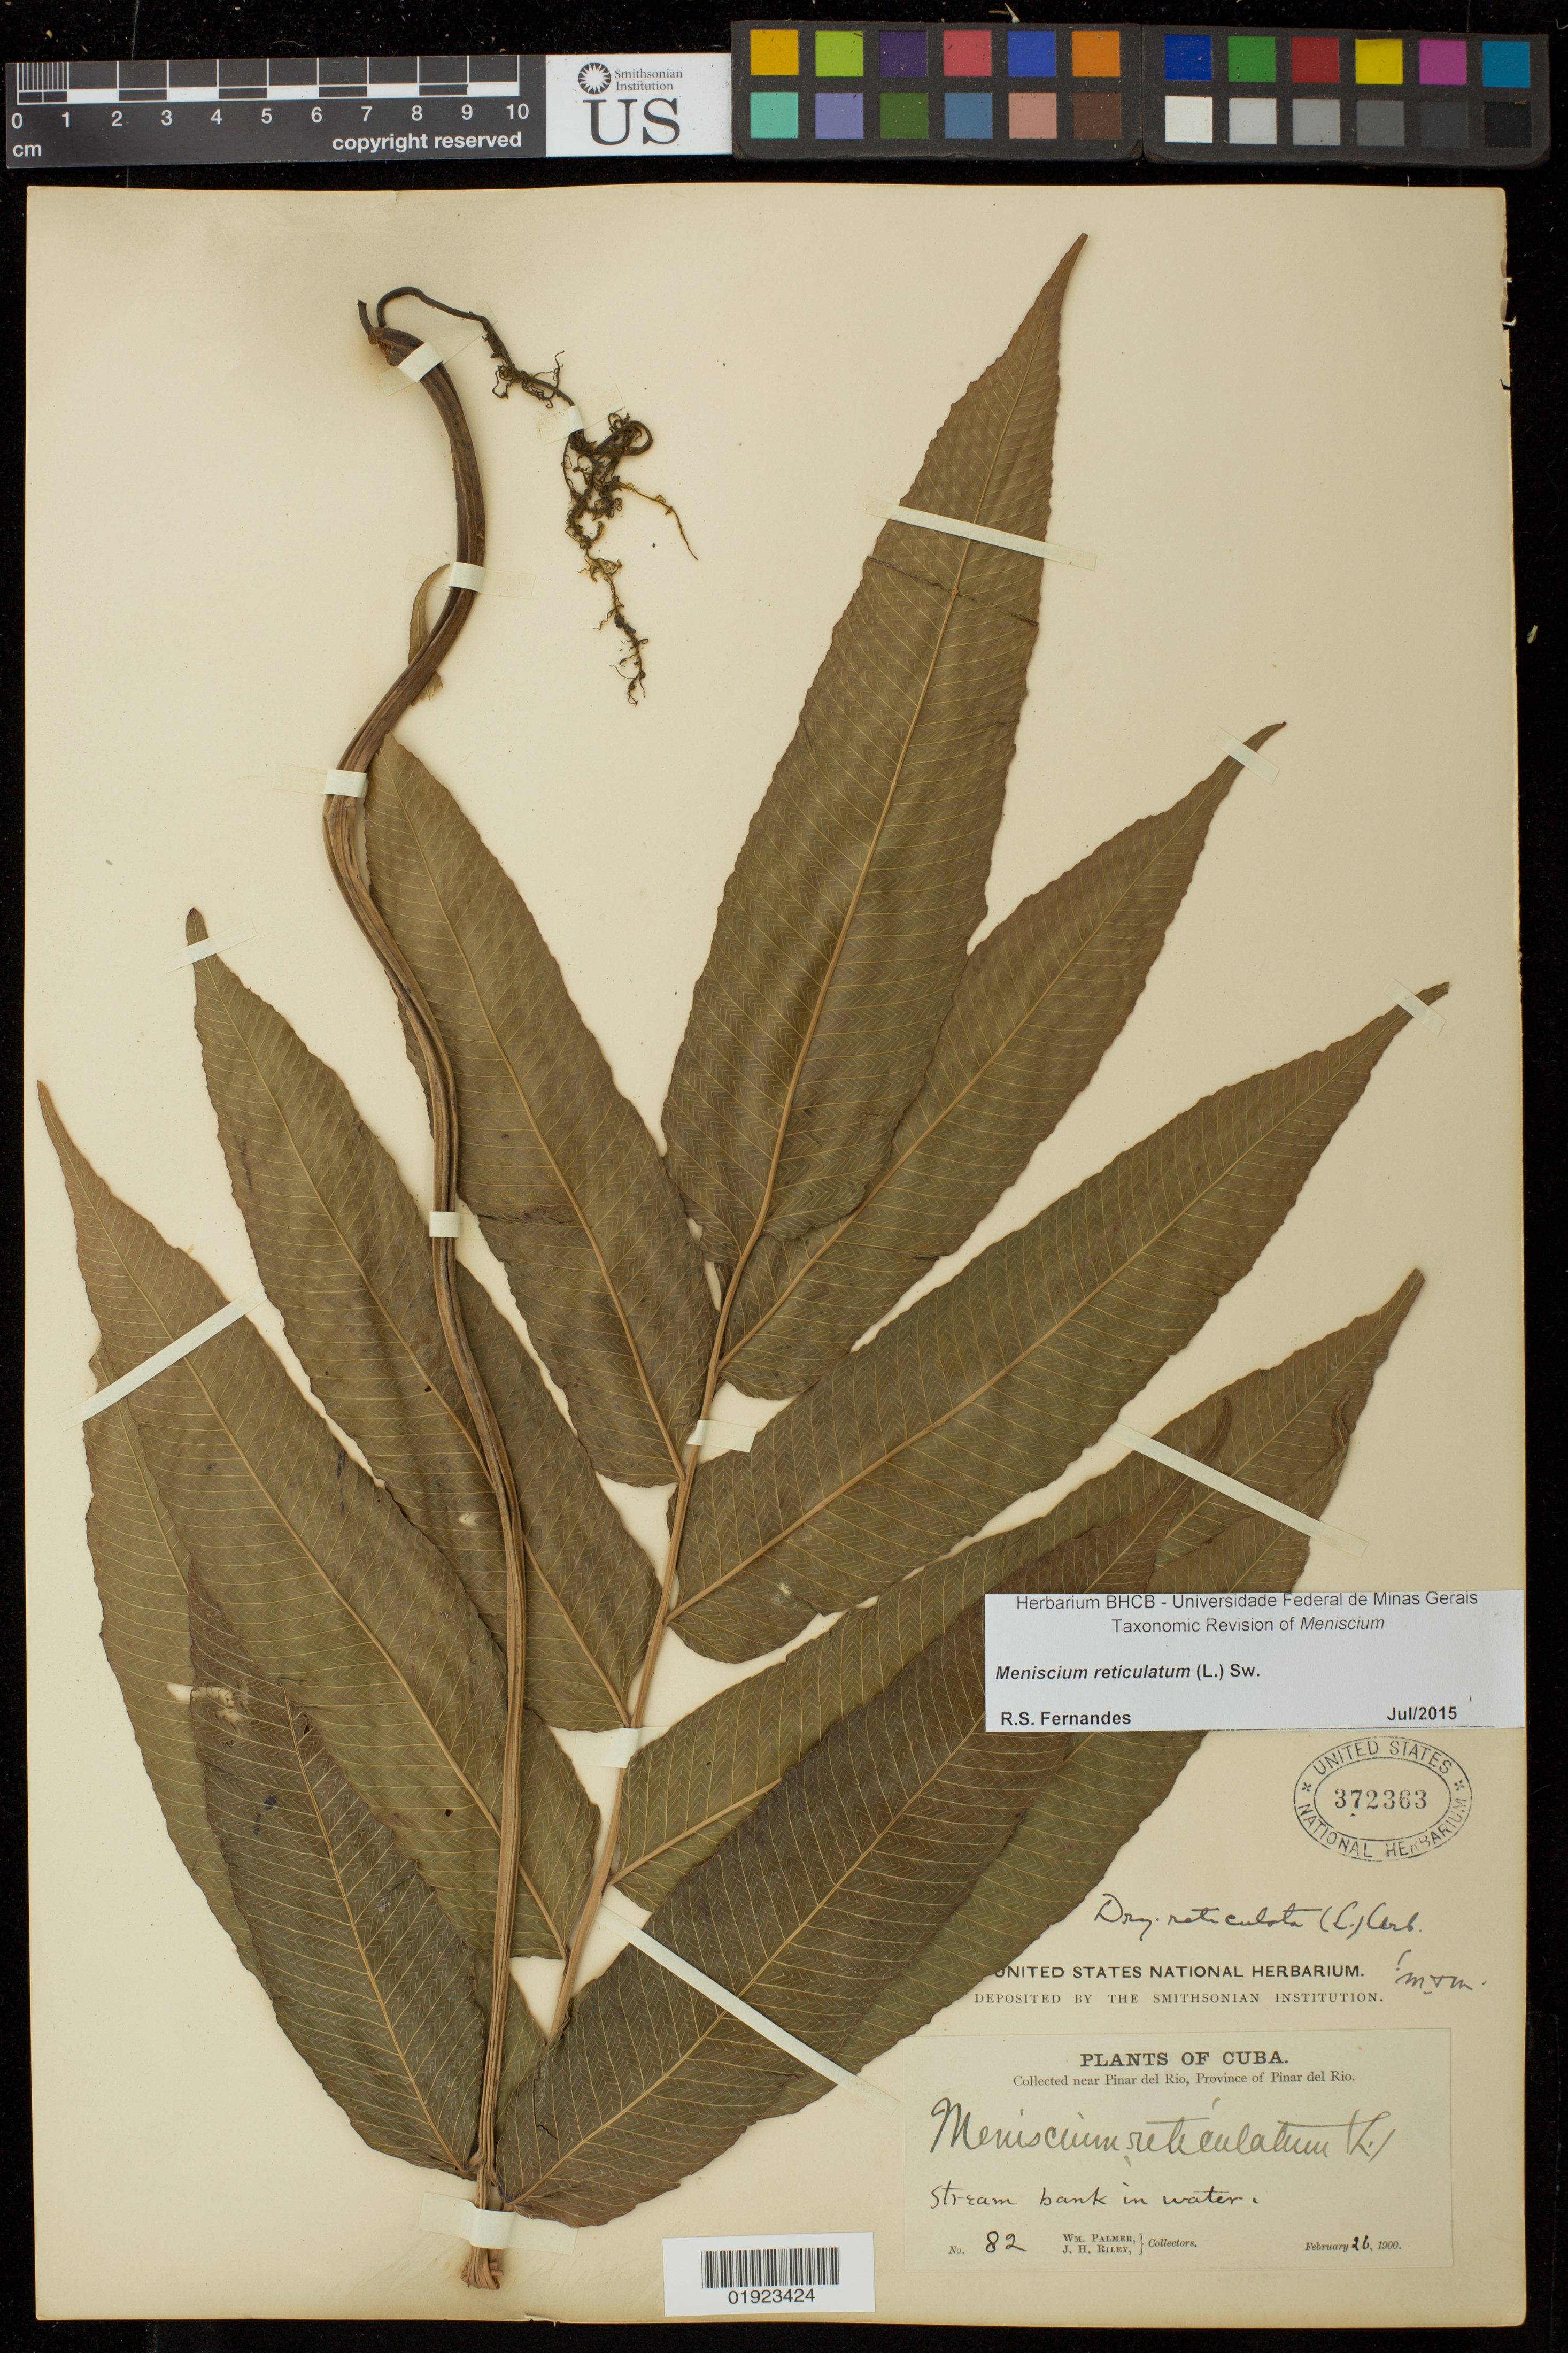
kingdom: Plantae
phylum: Tracheophyta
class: Polypodiopsida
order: Polypodiales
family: Thelypteridaceae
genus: Meniscium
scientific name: Meniscium reticulatum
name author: (L.) Sw.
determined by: Fernandes, R. S.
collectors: W. Palmer & J. H. Riley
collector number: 82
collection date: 1900-02-26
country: Cuba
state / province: Pinar del Río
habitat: Stream bank in water.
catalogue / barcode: US 372363